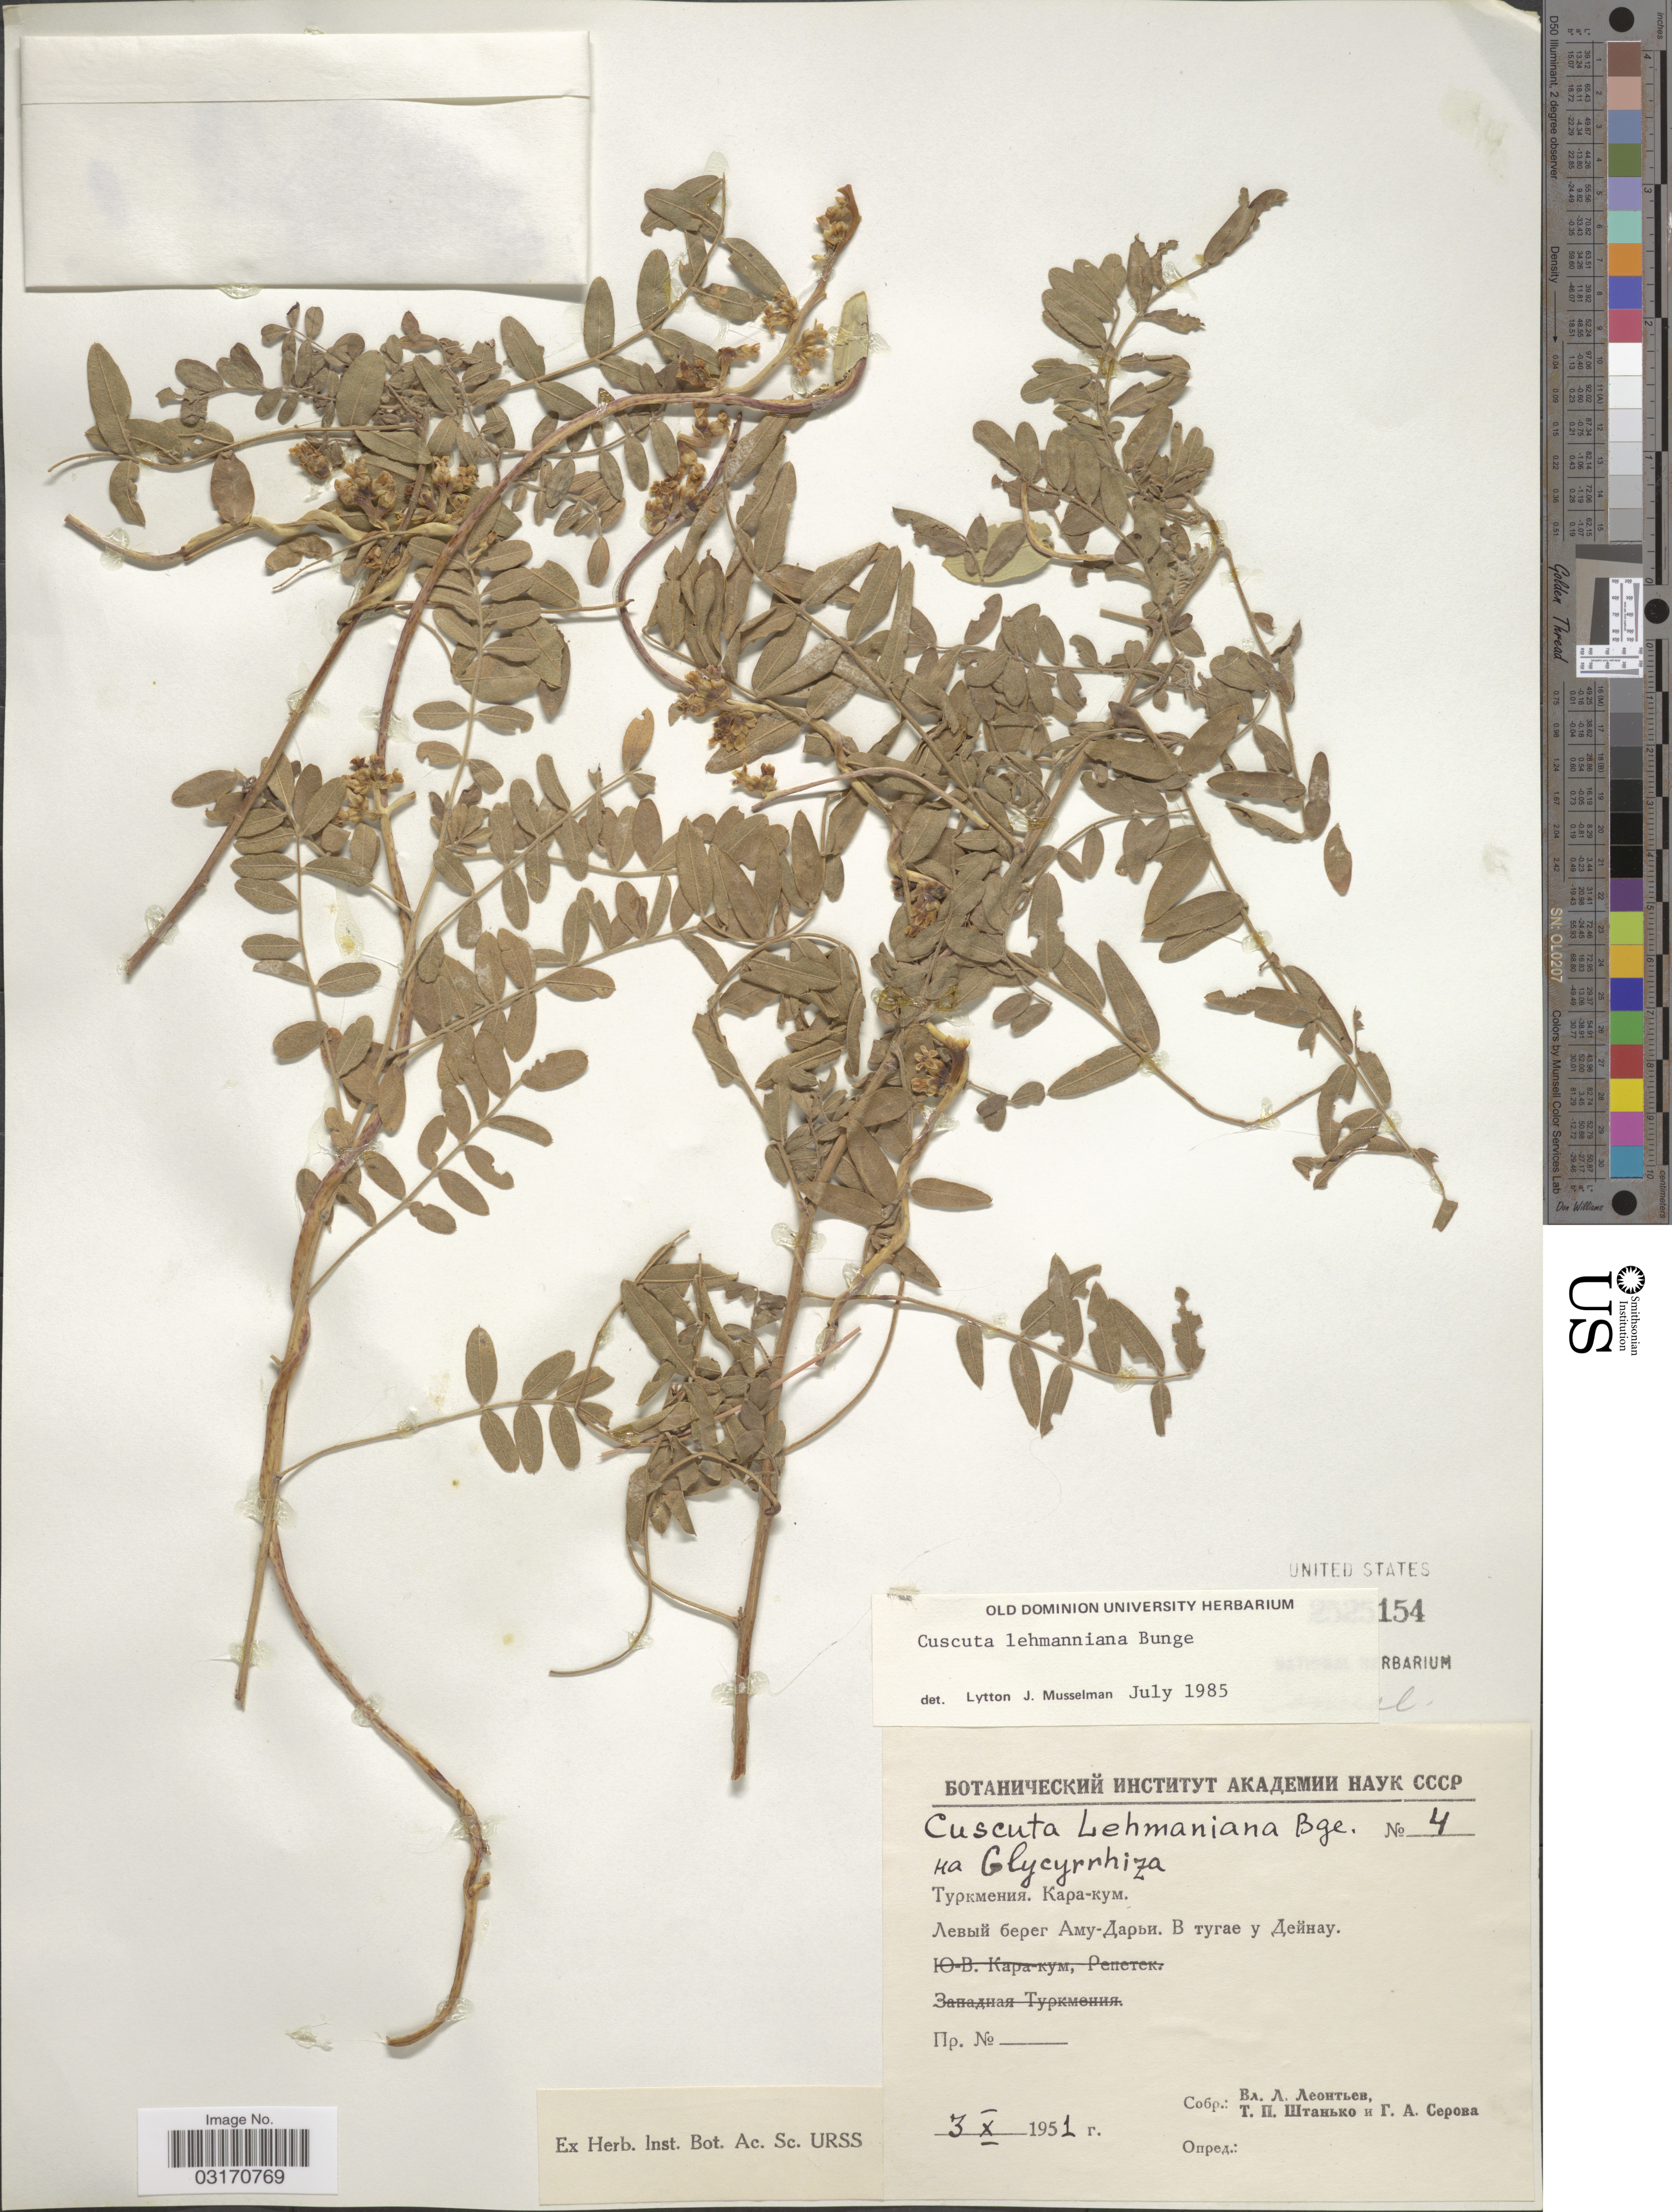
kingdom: Plantae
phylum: Tracheophyta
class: Magnoliopsida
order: Solanales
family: Convolvulaceae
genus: Cuscuta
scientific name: Cuscuta lehmanniana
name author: Bunge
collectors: V. Leonteva, T. Shtanko & G. Serova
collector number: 4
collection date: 1951-10-03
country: Turkmenistan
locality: Left shore of Amu Darya.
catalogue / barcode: US 2525154